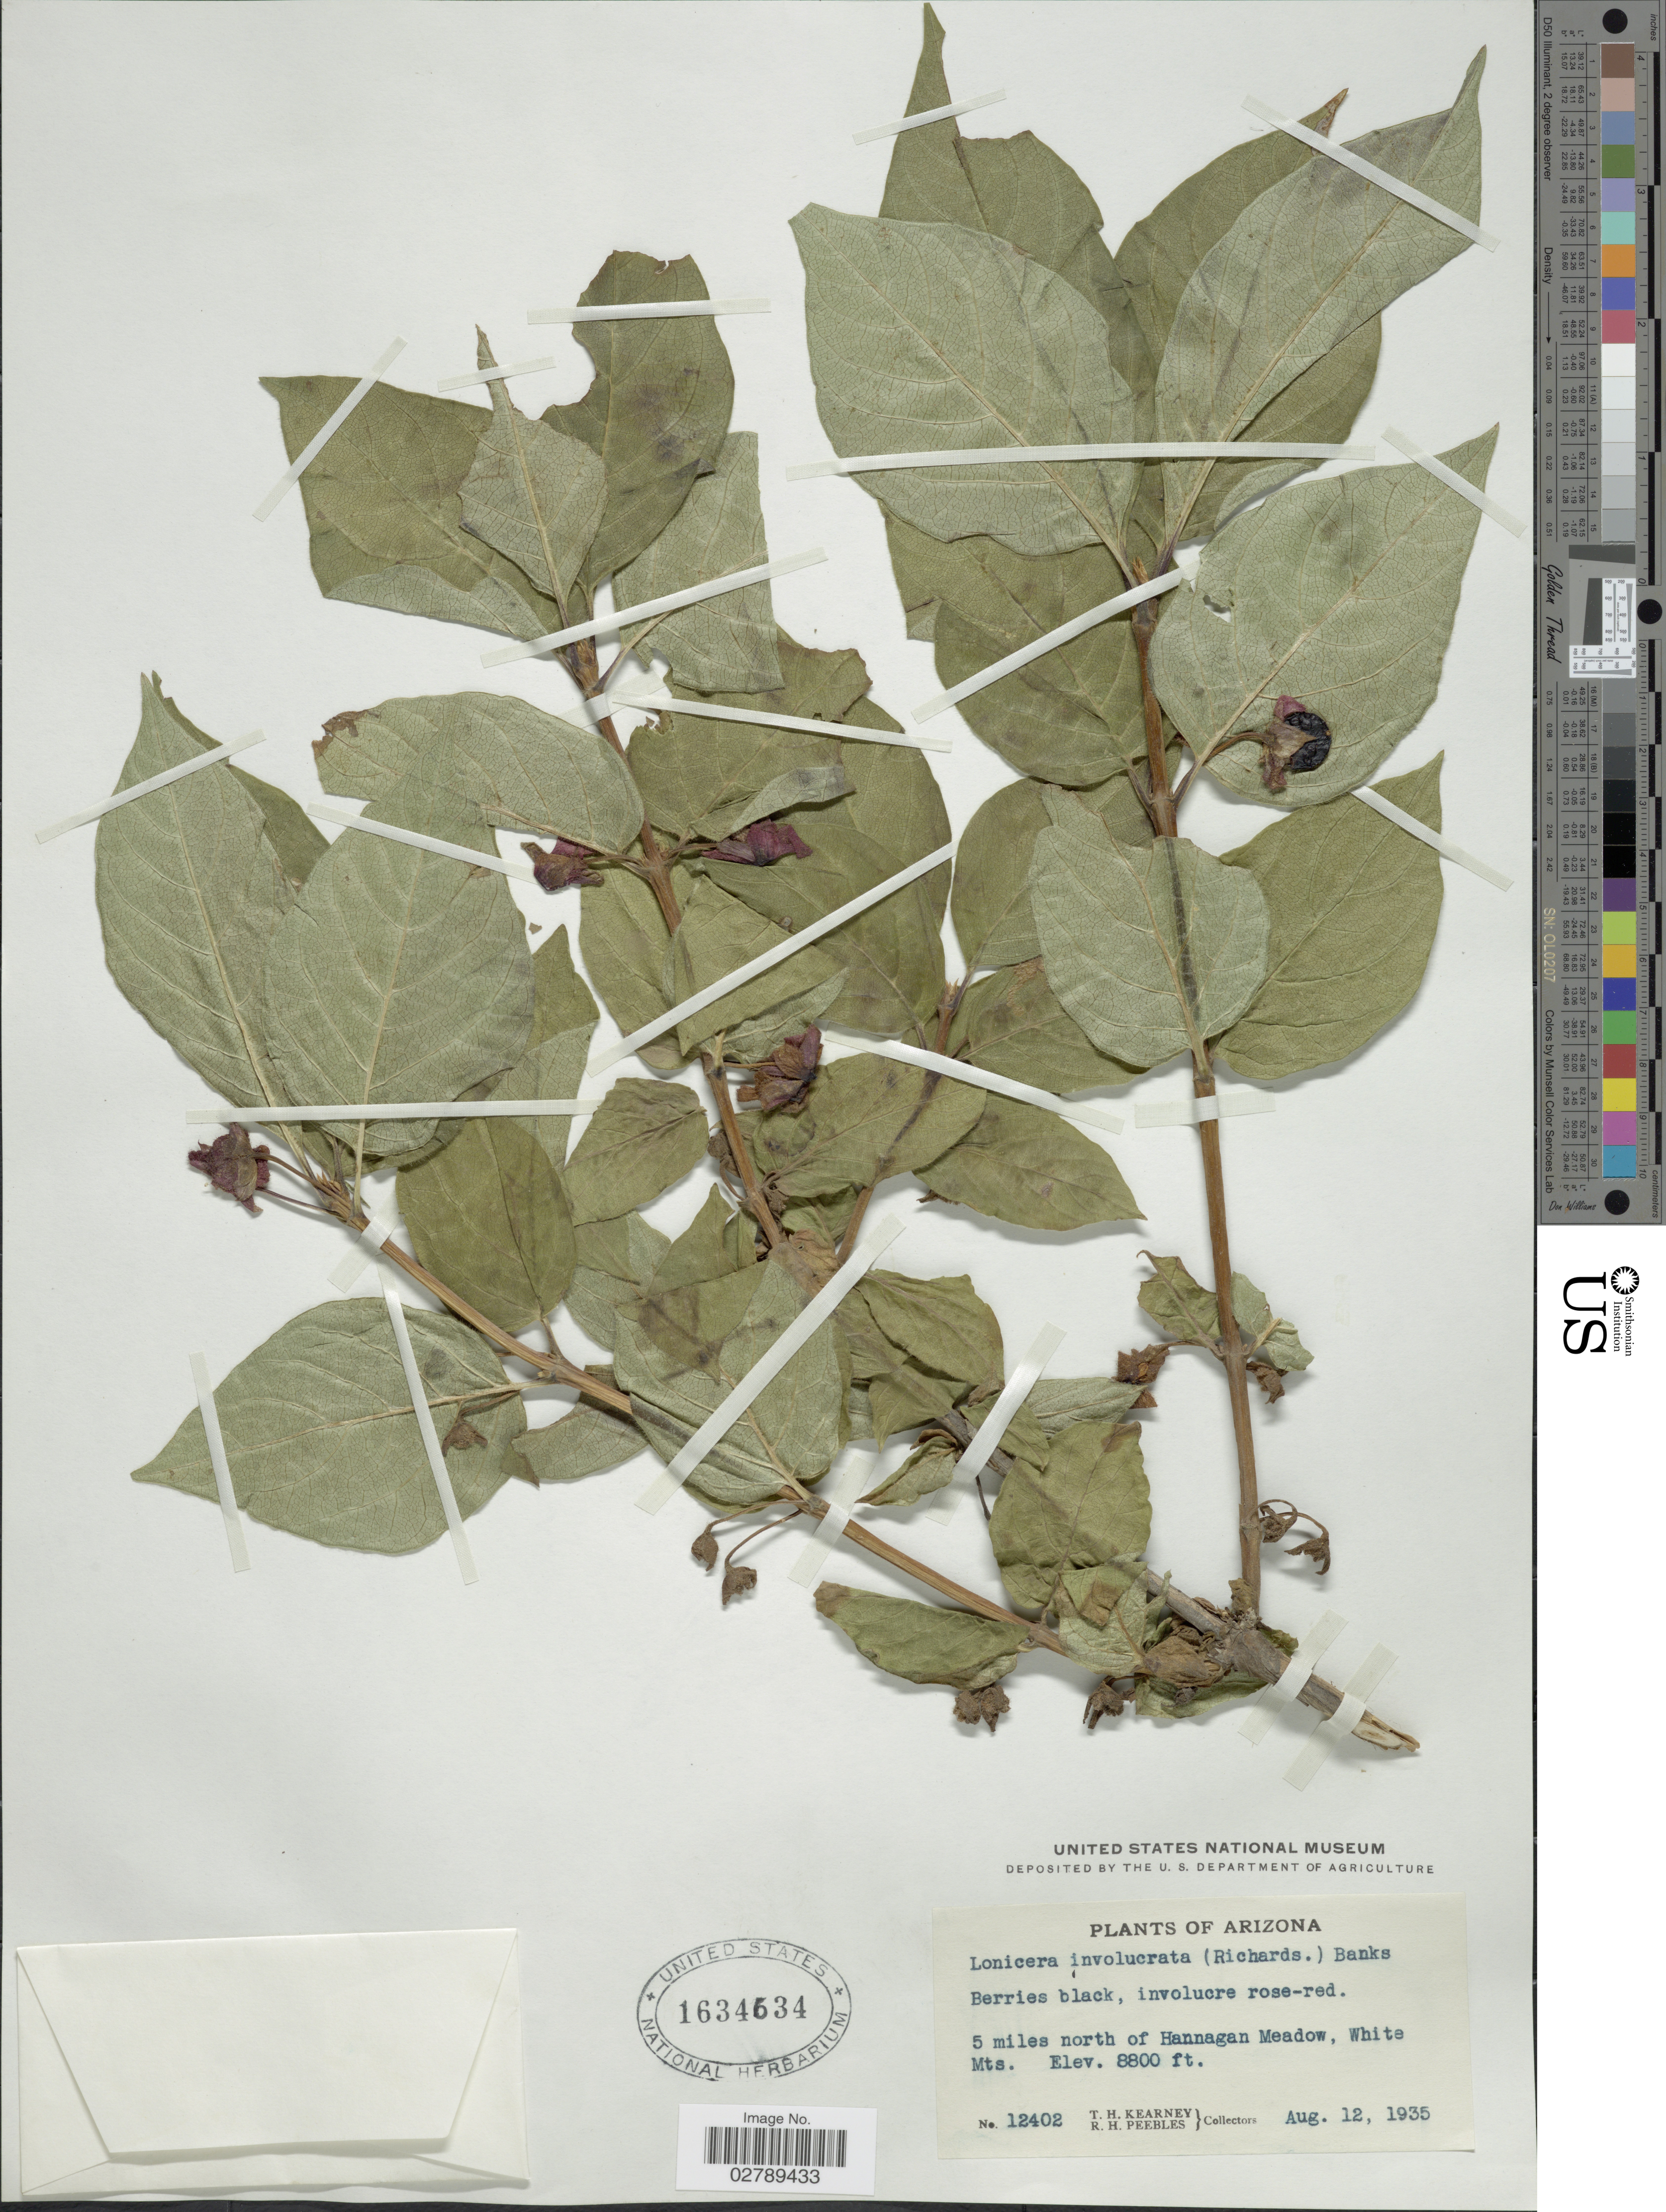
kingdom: Plantae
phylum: Tracheophyta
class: Magnoliopsida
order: Dipsacales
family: Caprifoliaceae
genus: Lonicera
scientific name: Lonicera involucrata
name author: (Richardson) Banks ex Spreng.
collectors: T. H. Kearney & R. H. Peebles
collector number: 12402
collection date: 1935-08-12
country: United States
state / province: Arizona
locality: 5 miles north of Hannagan Meadow, White Mts.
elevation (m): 2682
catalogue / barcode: US 1634634